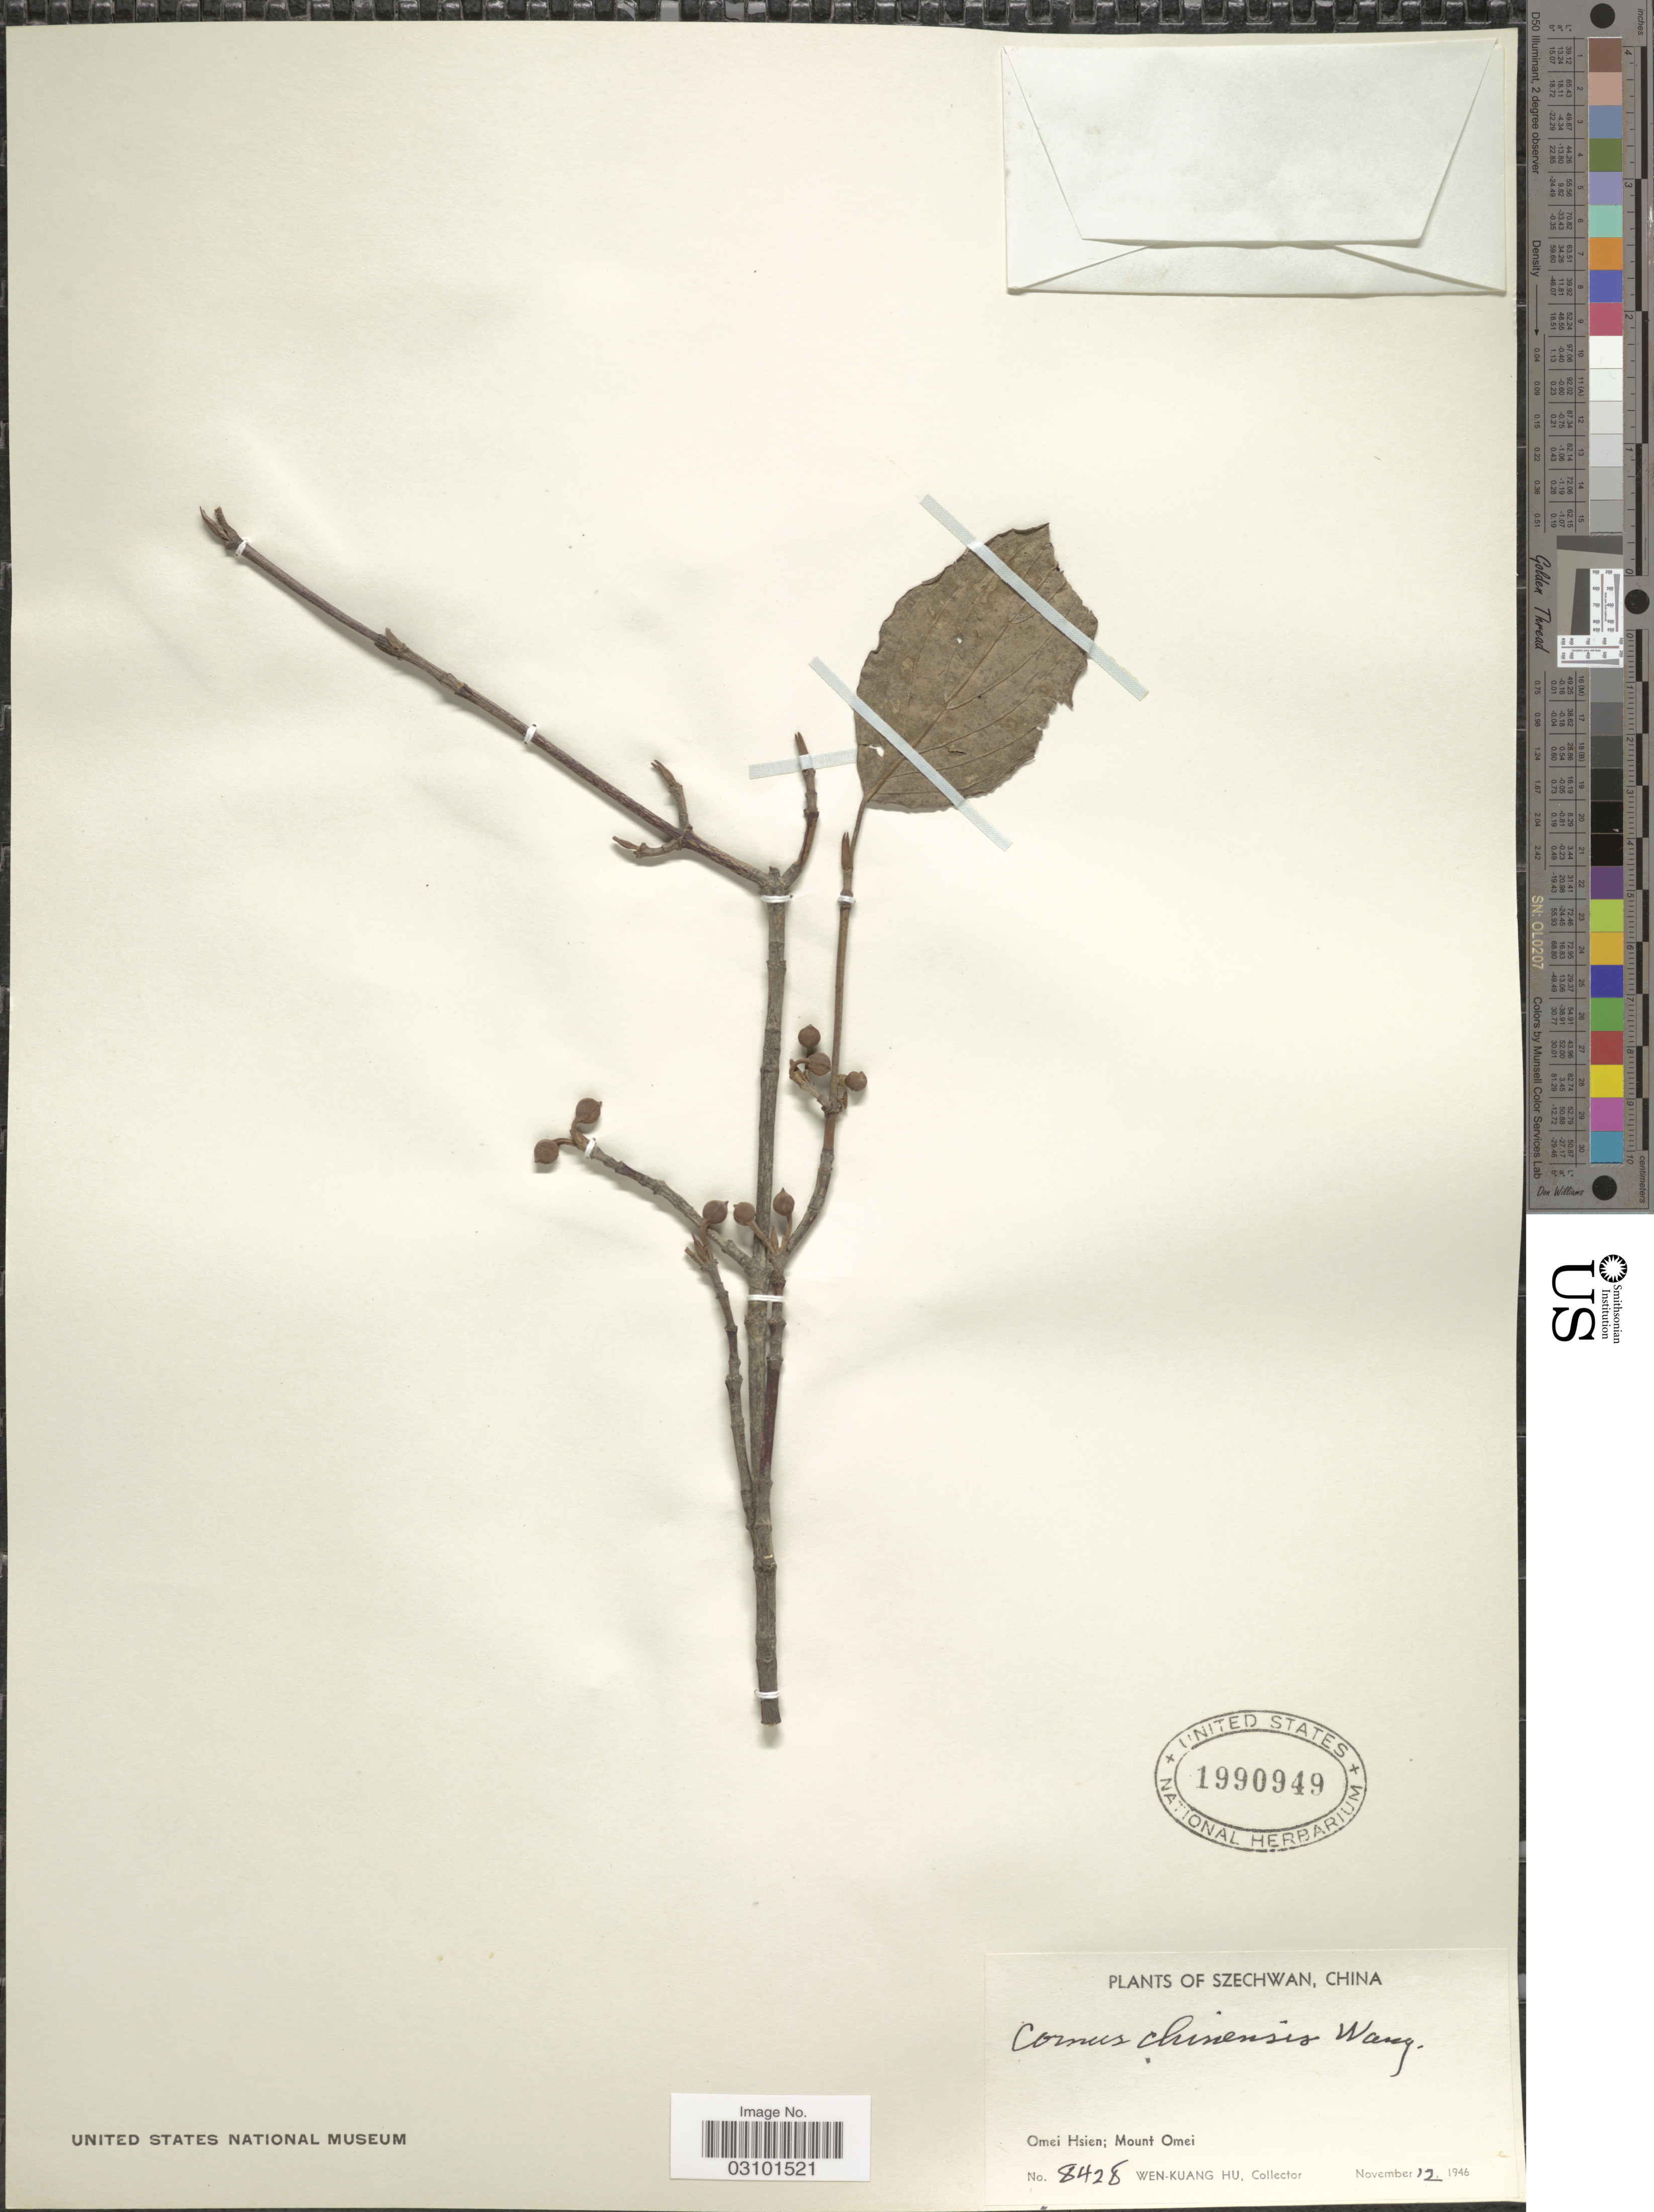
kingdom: Plantae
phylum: Tracheophyta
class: Magnoliopsida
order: Cornales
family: Cornaceae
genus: Cornus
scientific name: Cornus chinensis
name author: Wangerin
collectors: W. K. Hu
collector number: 8428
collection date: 1946-11-12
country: China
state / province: Sichuan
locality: Szechwan. Omei Hsien; Mount Omei.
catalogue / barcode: US 1990949